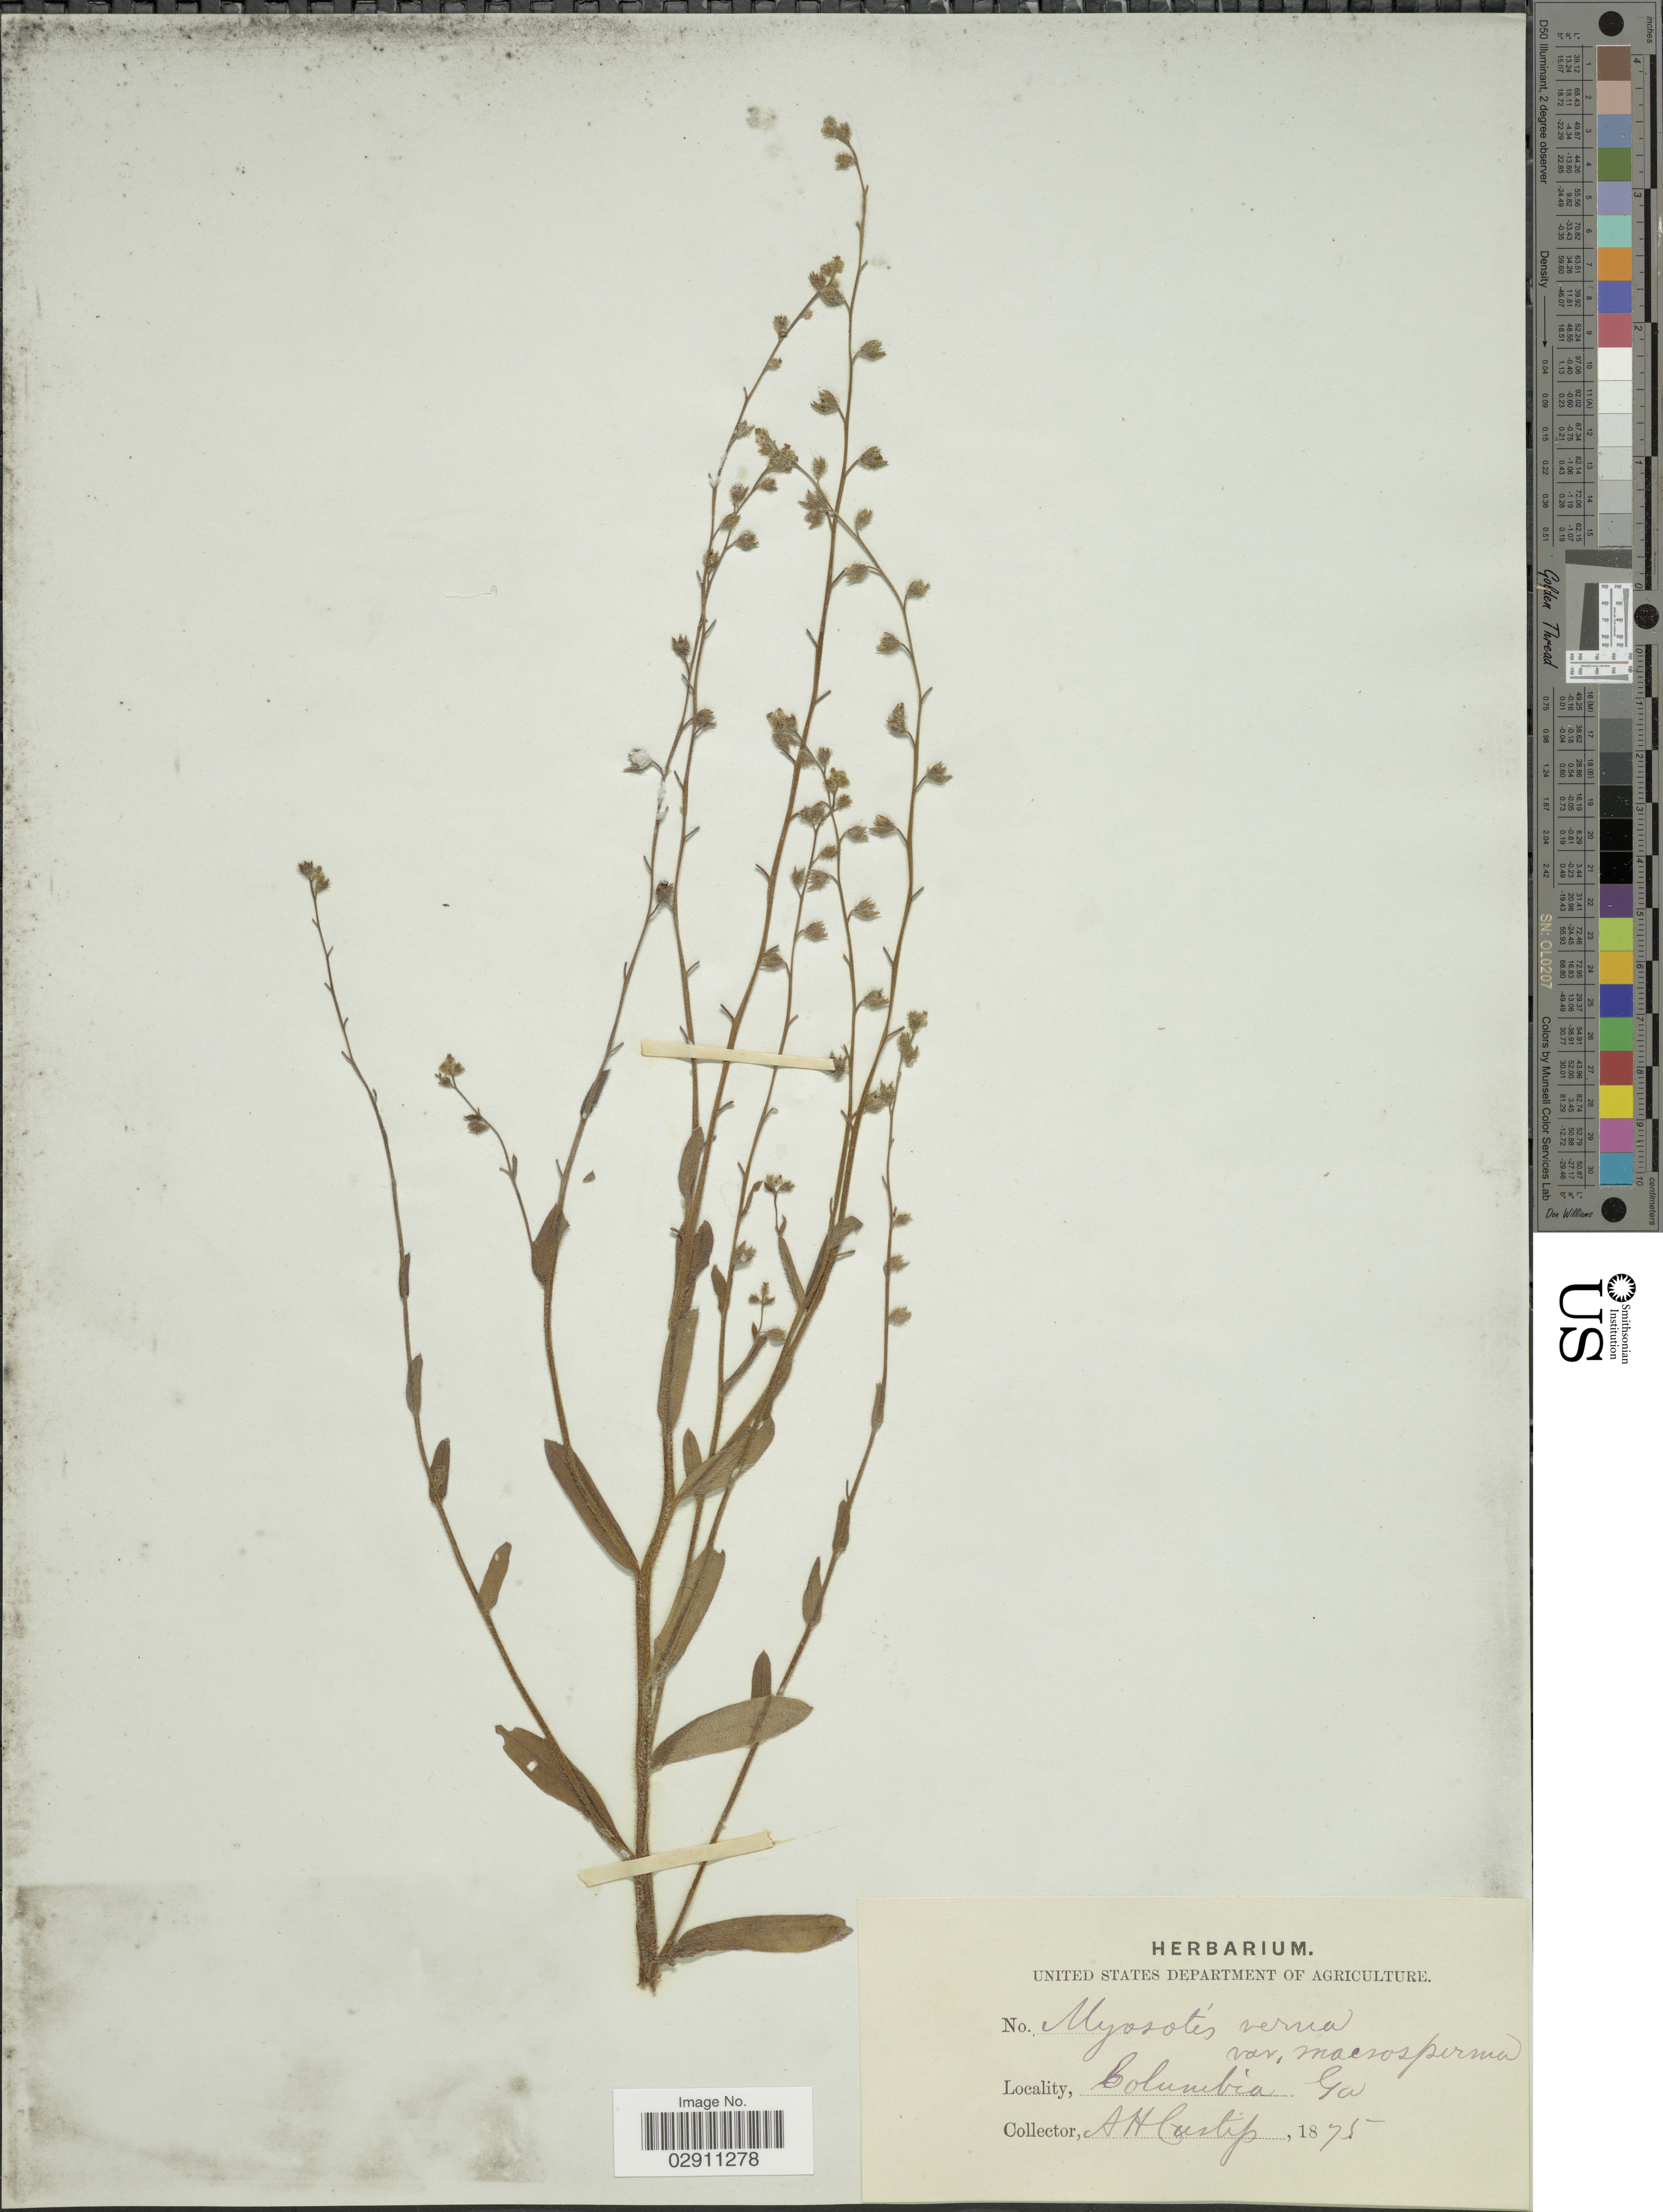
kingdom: Plantae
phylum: Tracheophyta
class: Magnoliopsida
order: Boraginales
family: Boraginaceae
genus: Myosotis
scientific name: Myosotis macrosperma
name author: Engelm.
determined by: Goldman, Doug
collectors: A. H. Curtiss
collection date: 1875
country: United States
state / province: Georgia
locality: Columbia.